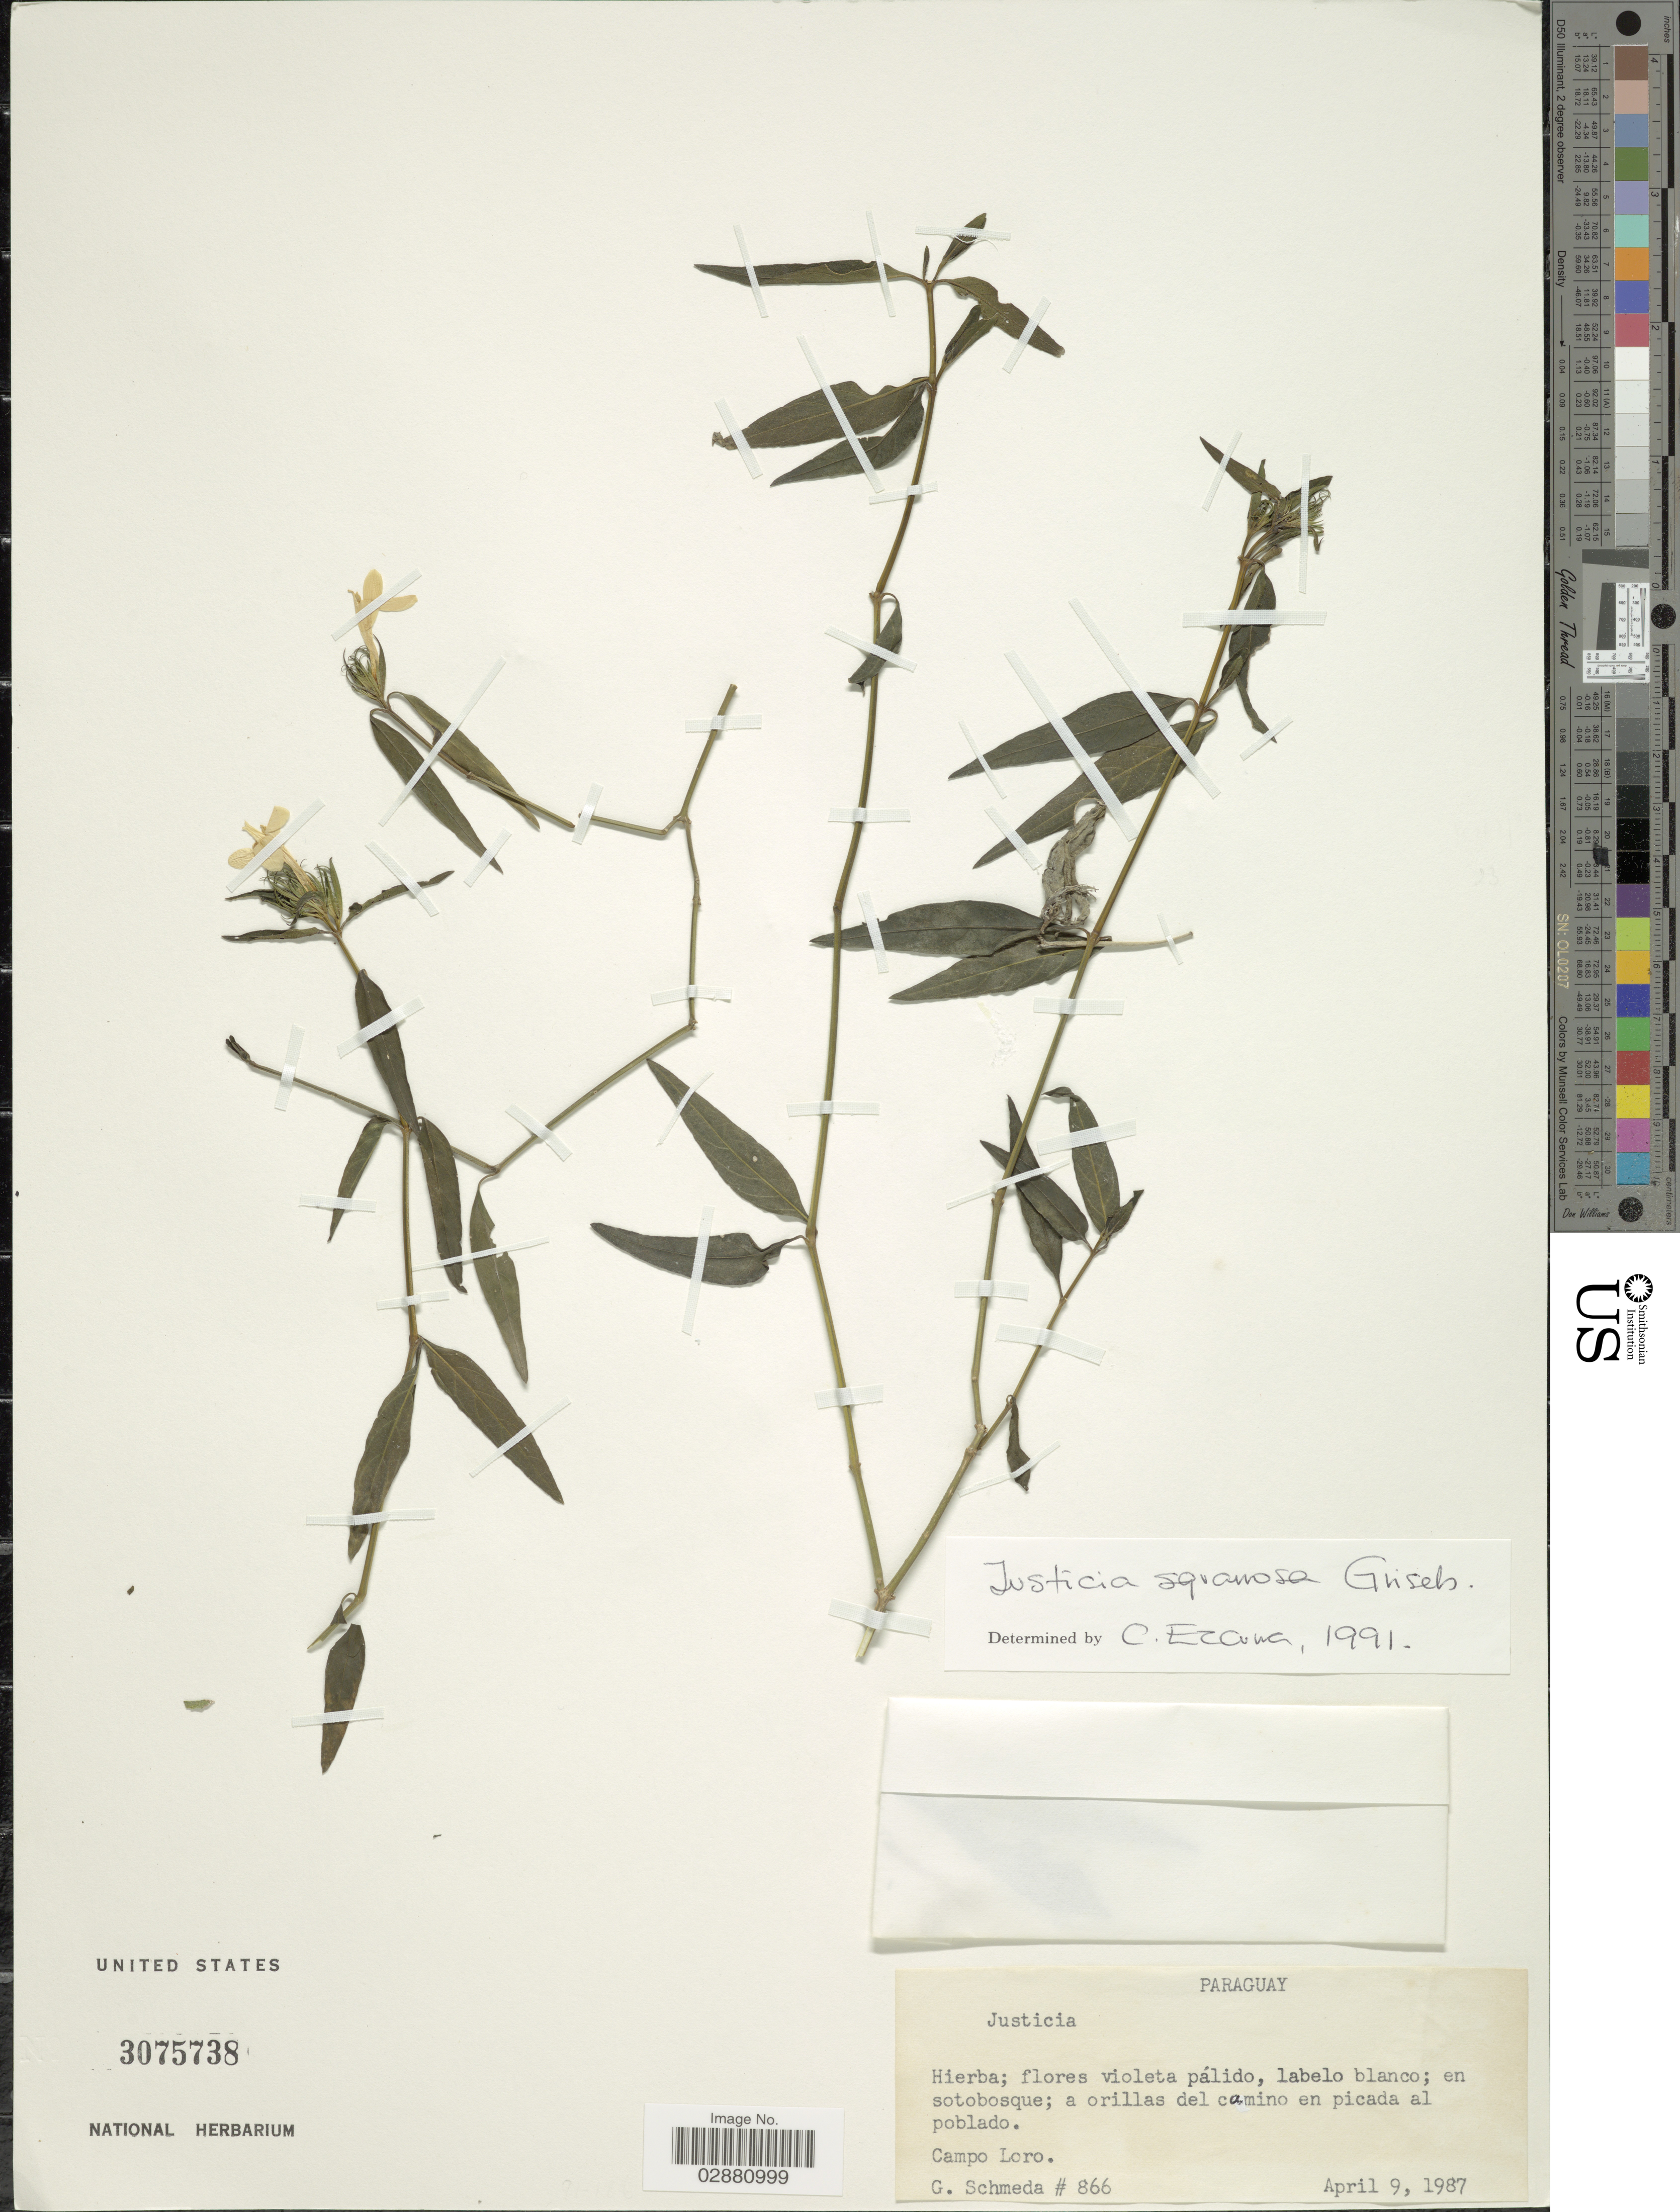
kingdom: Plantae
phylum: Tracheophyta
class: Magnoliopsida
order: Lamiales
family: Acanthaceae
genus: Justicia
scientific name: Justicia squarrosa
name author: Griseb.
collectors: G. Schmeda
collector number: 866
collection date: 1987-04-09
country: Paraguay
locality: Campo Loro.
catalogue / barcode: US 3075738